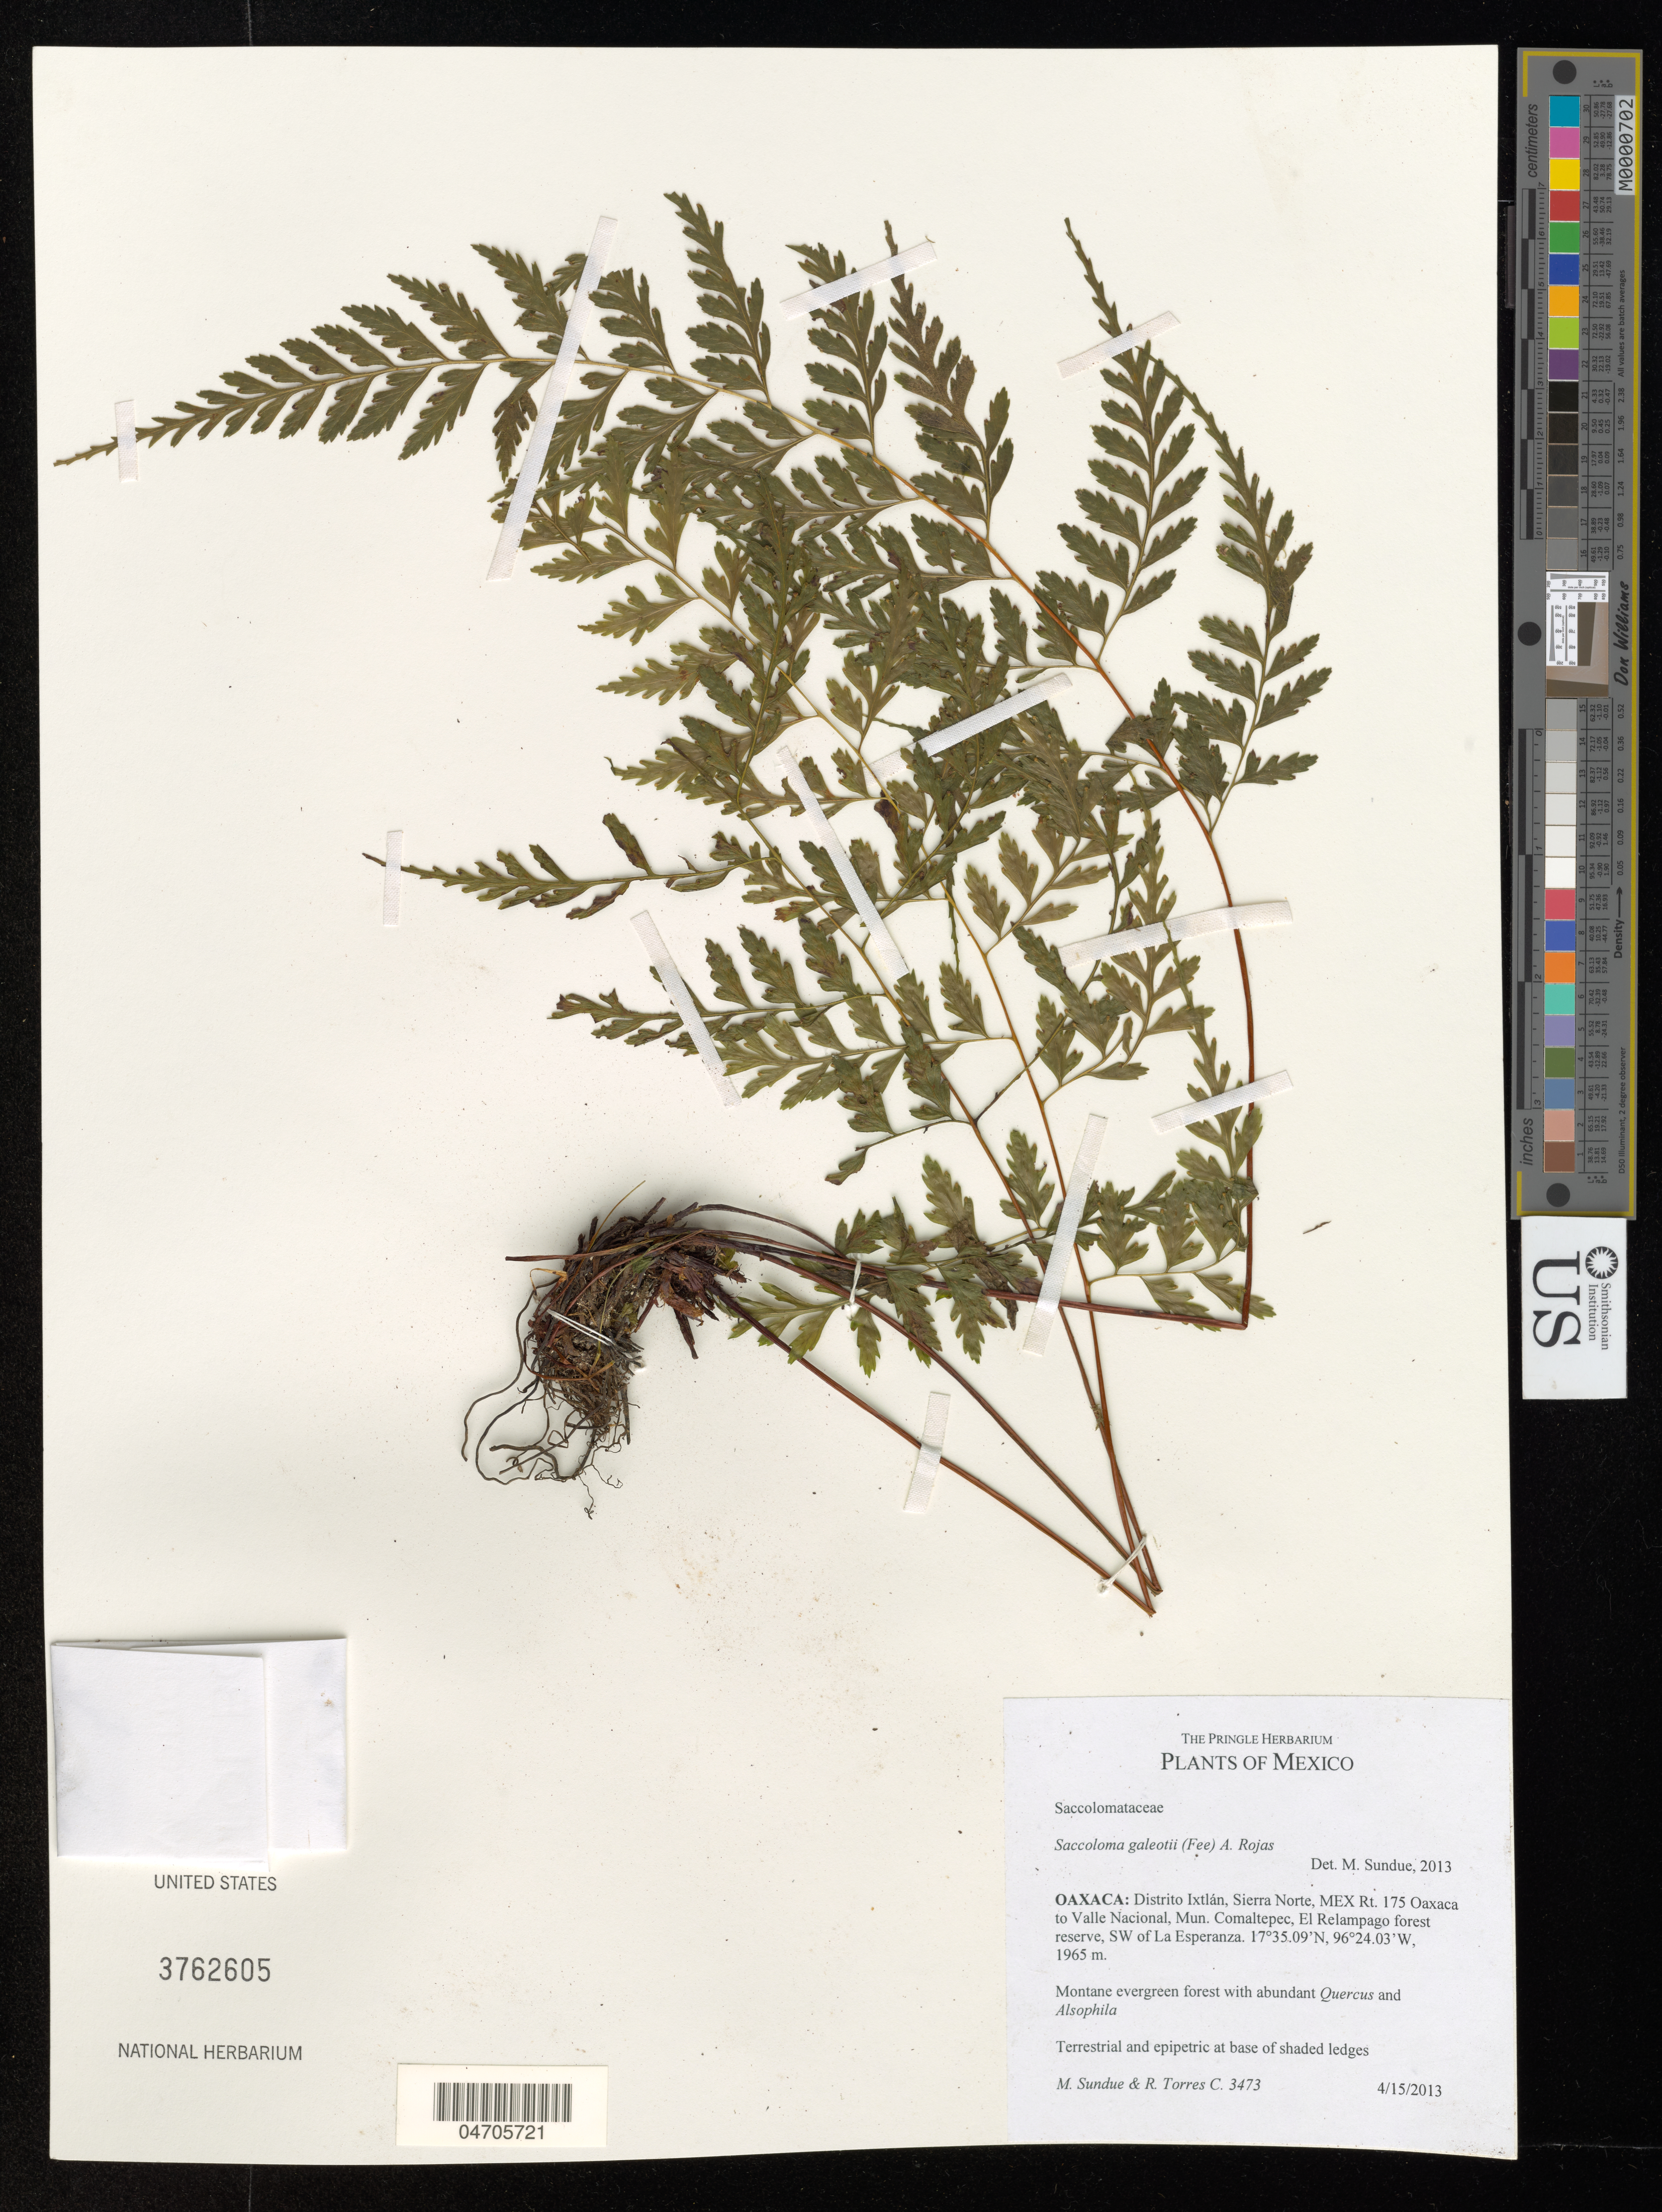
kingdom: Plantae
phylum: Tracheophyta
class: Polypodiopsida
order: Polypodiales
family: Saccolomataceae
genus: Saccoloma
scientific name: Saccoloma galeottii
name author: (Fée) A. Rojas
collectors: M. Sundue & R. Torres C.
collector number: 3473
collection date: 2013-04-15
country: Mexico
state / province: Oaxaca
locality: Distrito Ixtlán, Sierra Norte, MEX Rt. 175 Oaxaca to Valle Nacional, Mun. Comaltepec, El Relampago forest reserve, SW of La Esperanza.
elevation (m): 1965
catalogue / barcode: US 3762605